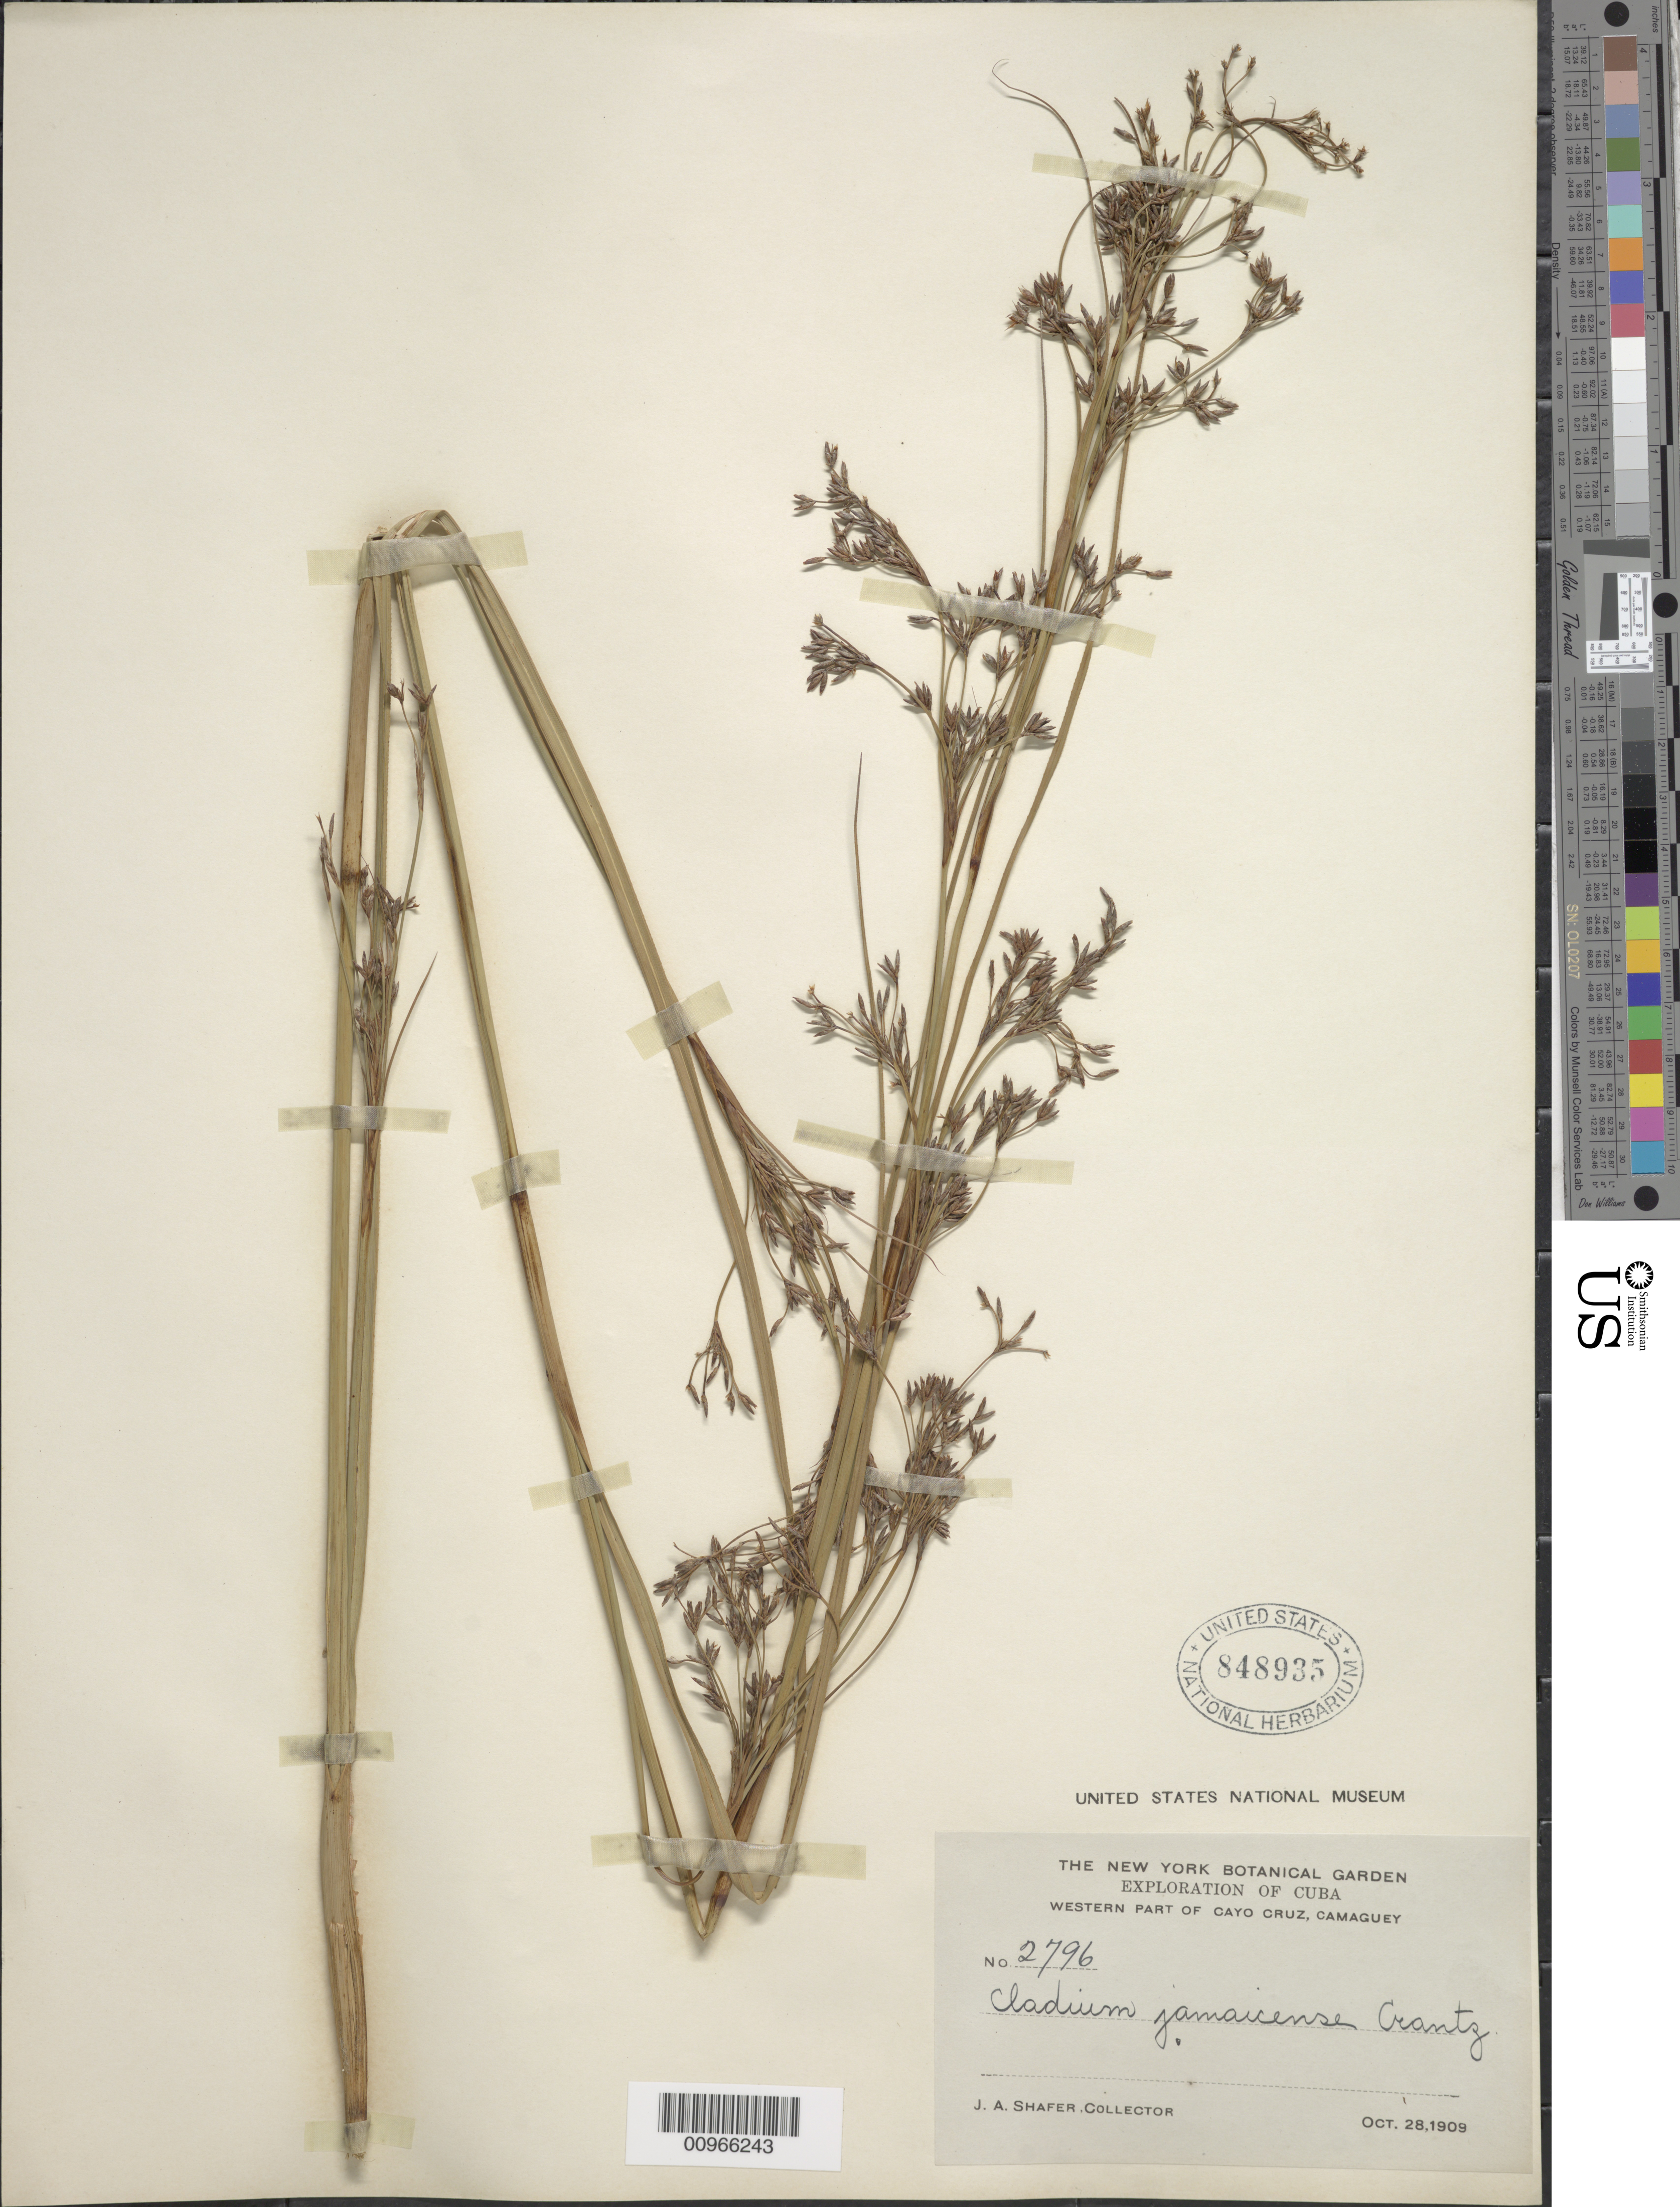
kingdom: Plantae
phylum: Tracheophyta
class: Liliopsida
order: Poales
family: Cyperaceae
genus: Cladium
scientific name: Cladium jamaicense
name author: Crantz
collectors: J. A. Shafer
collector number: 2796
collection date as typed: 28 Oct 1909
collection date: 1909-10-28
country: Cuba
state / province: Camaguey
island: Cuba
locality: Western part of Cayo Cruz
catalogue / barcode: US 848935